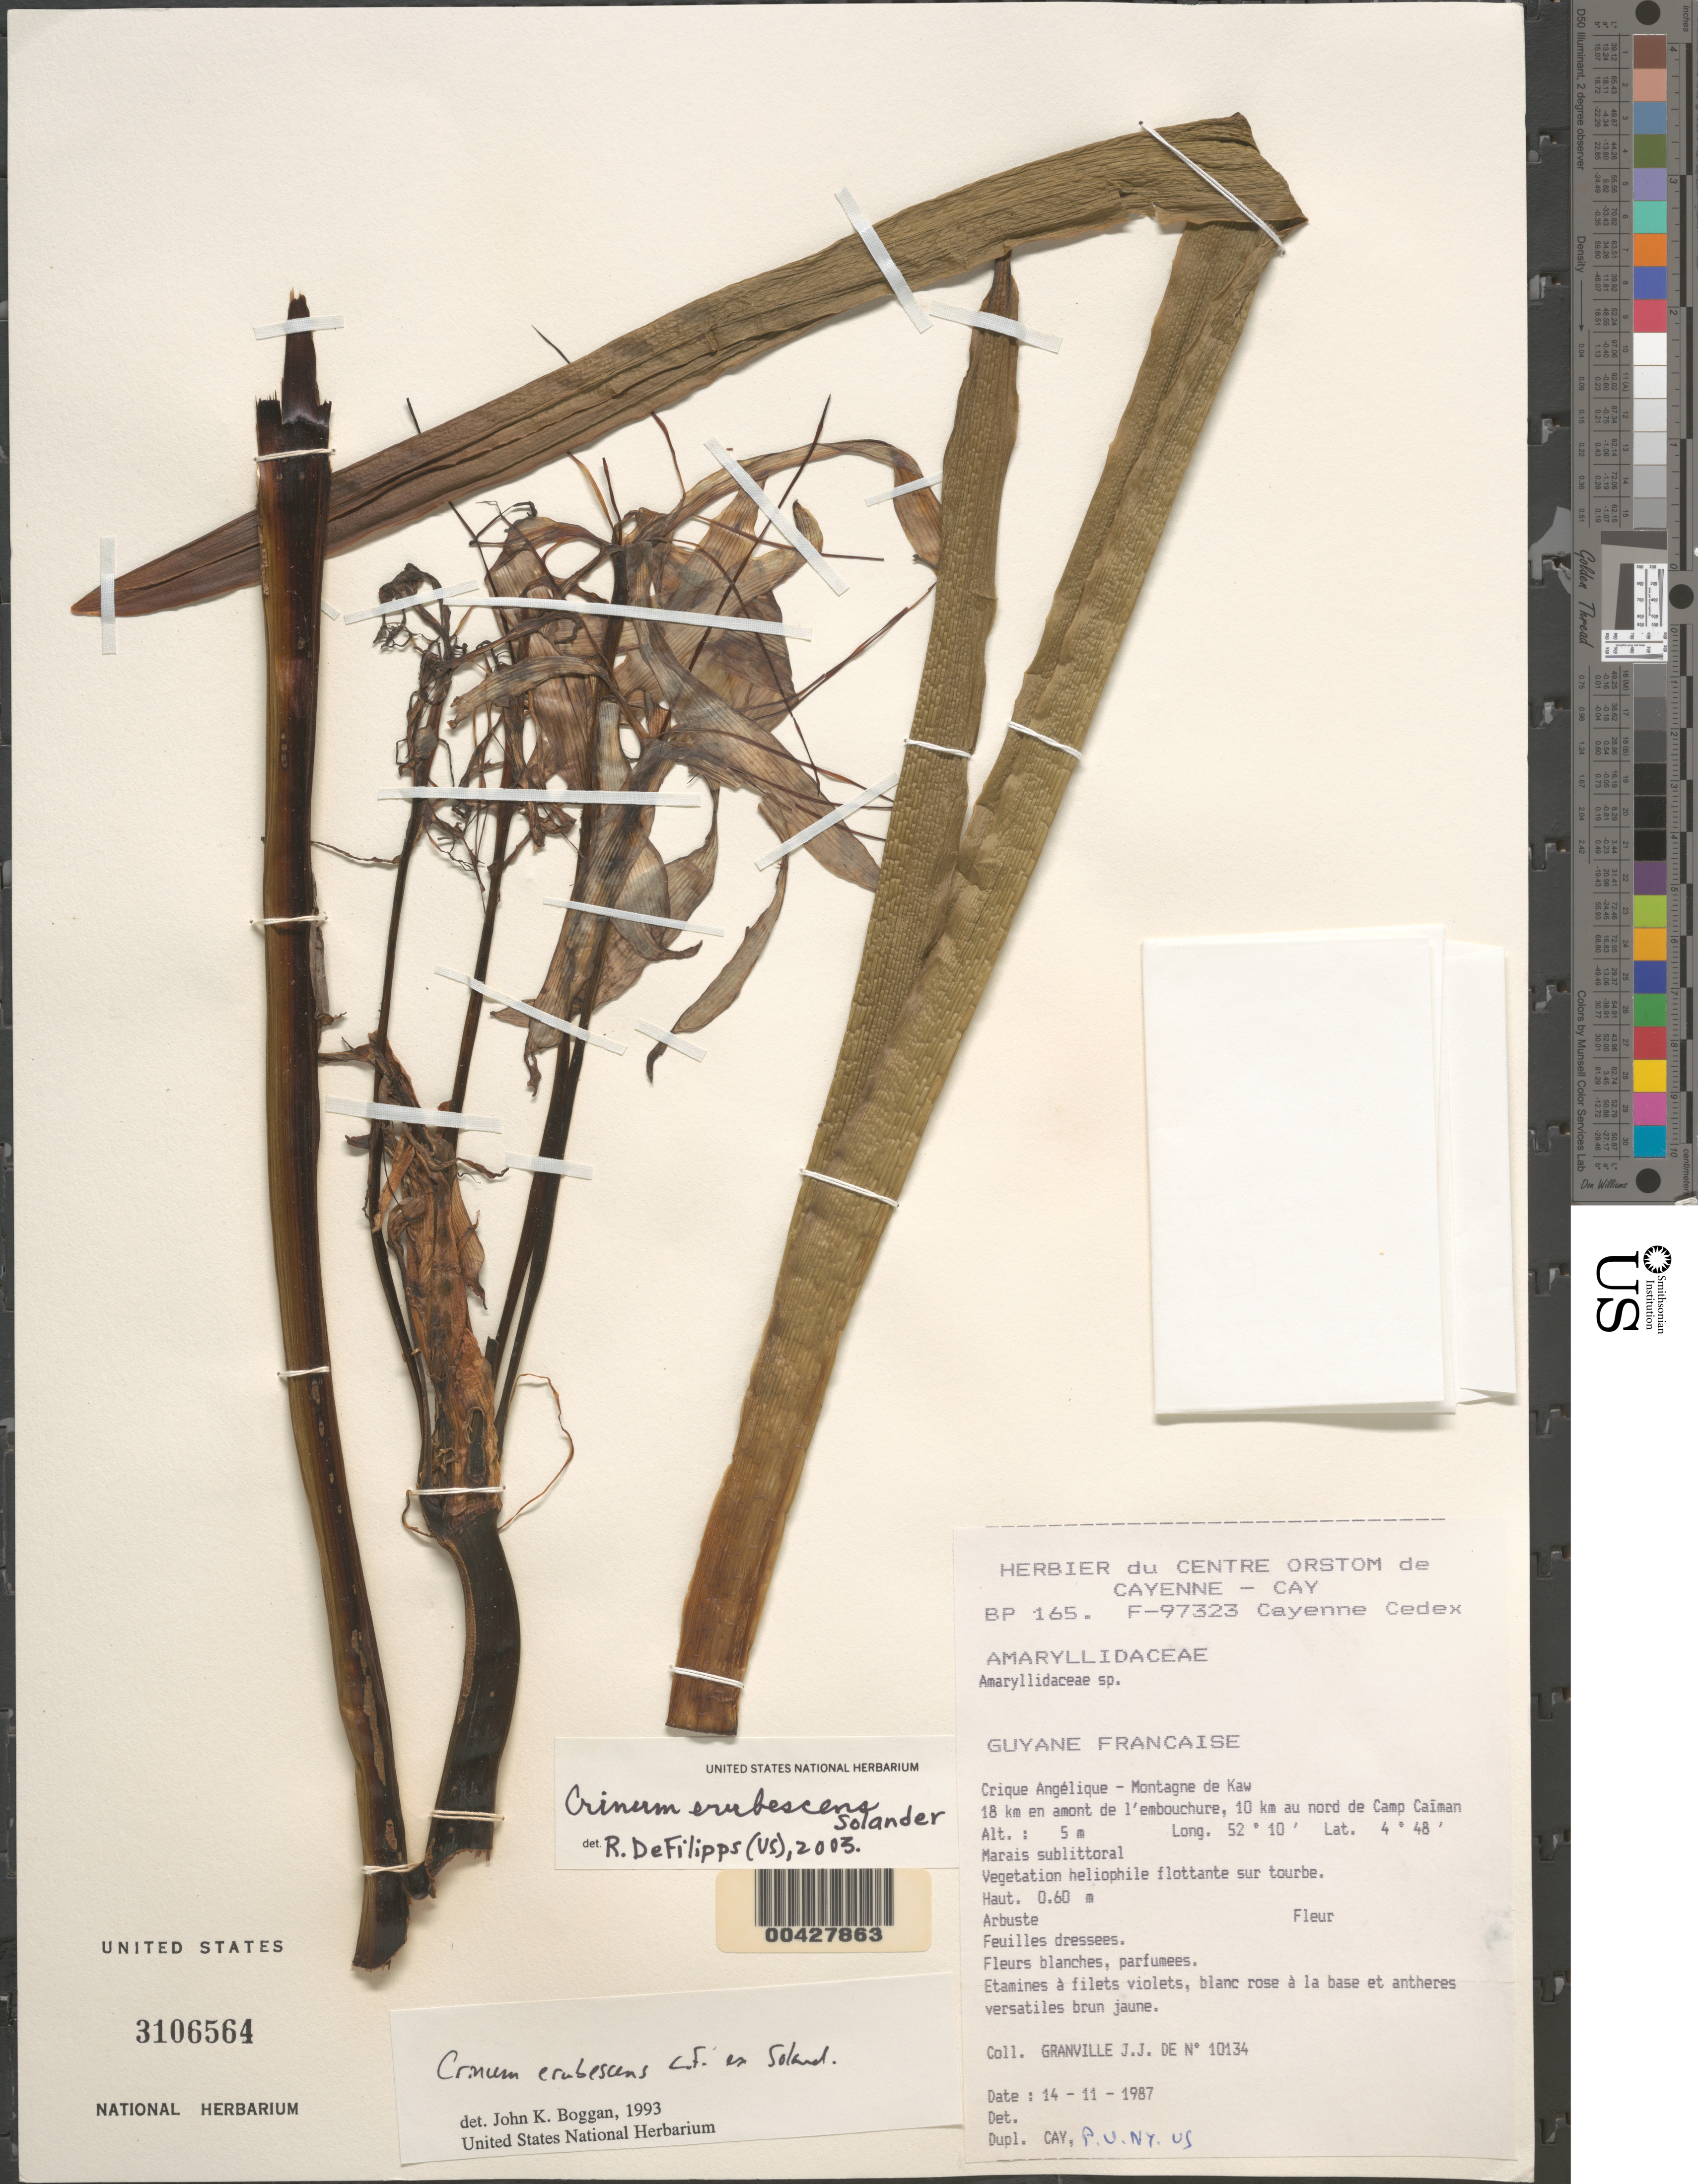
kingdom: Plantae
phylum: Tracheophyta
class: Liliopsida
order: Asparagales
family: Amaryllidaceae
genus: Crinum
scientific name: Crinum erubescens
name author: Aiton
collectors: J.-J. de Granville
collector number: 10134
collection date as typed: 14 Nov 1987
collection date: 1987-11-14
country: French Guiana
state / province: Cayenne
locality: Crique angelique, montagne de kaw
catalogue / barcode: US 3106564